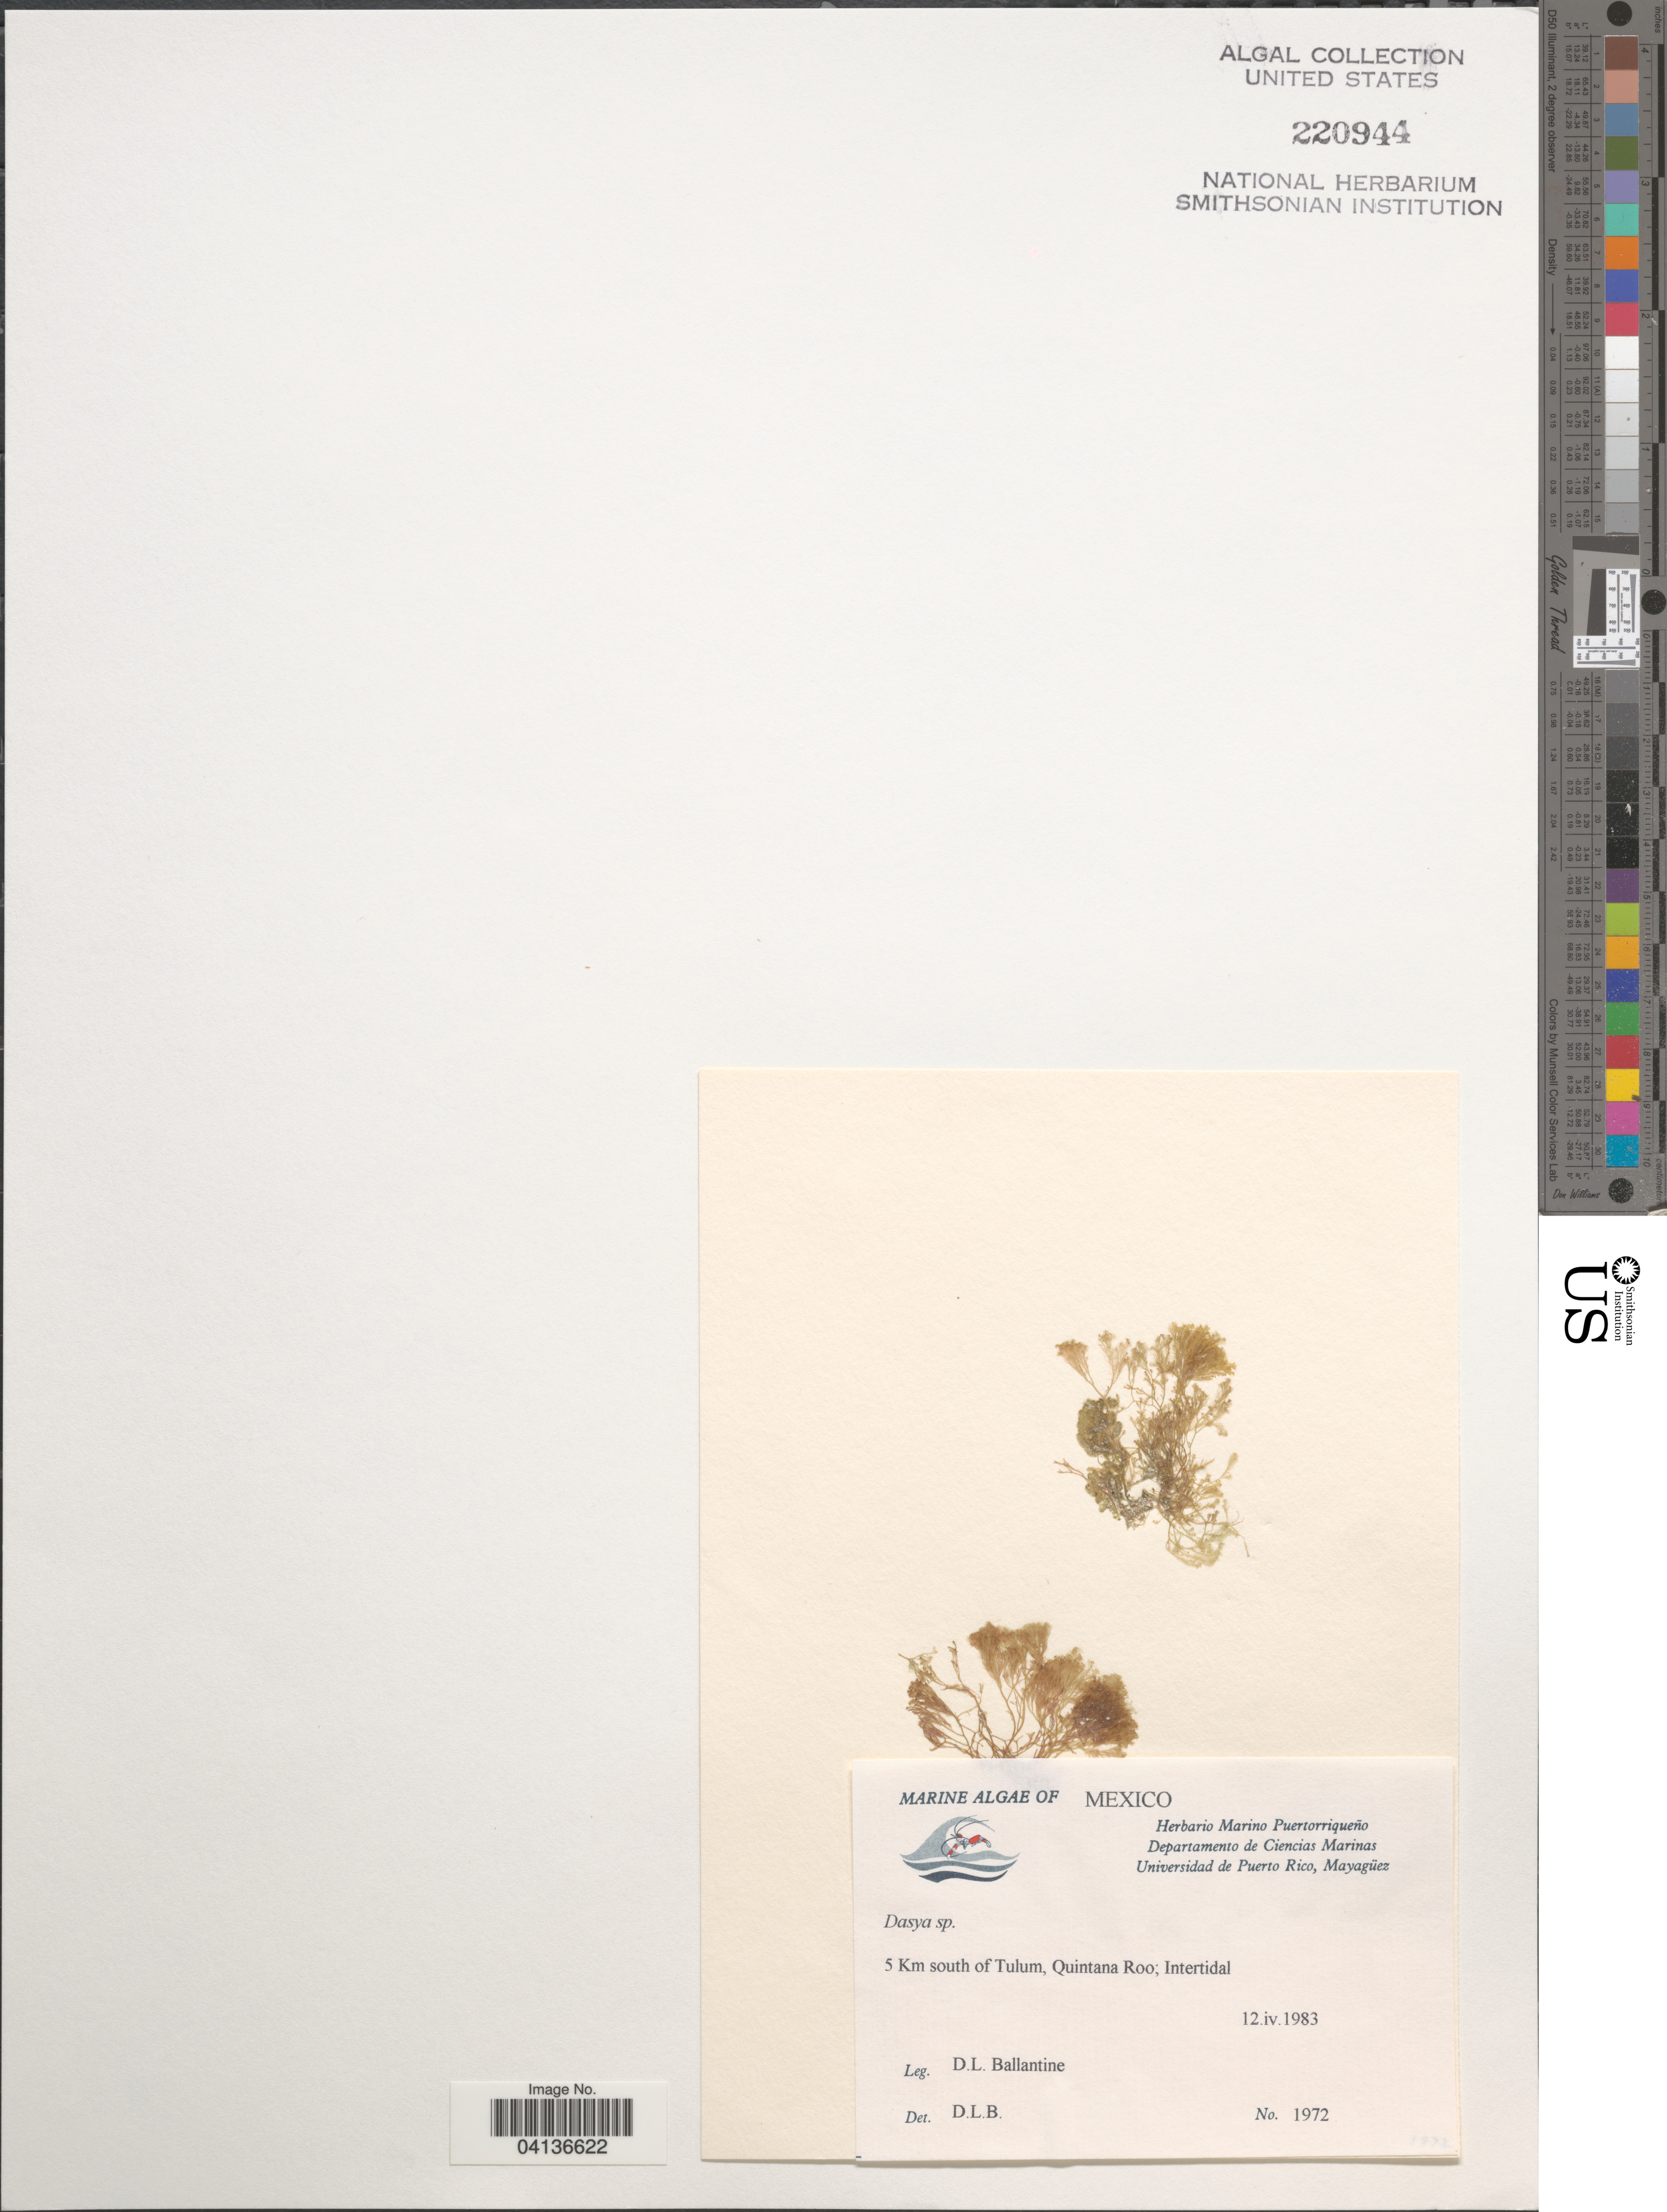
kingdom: Plantae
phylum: Rhodophyta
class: Florideophyceae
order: Ceramiales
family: Dasyaceae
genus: Dasya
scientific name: Dasya sp.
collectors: D.L. Ballantine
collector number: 1972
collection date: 1983-04-12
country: Mexico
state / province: Quintana Roo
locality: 5 Km south of Tulum; Itertidal.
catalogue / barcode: US 220944